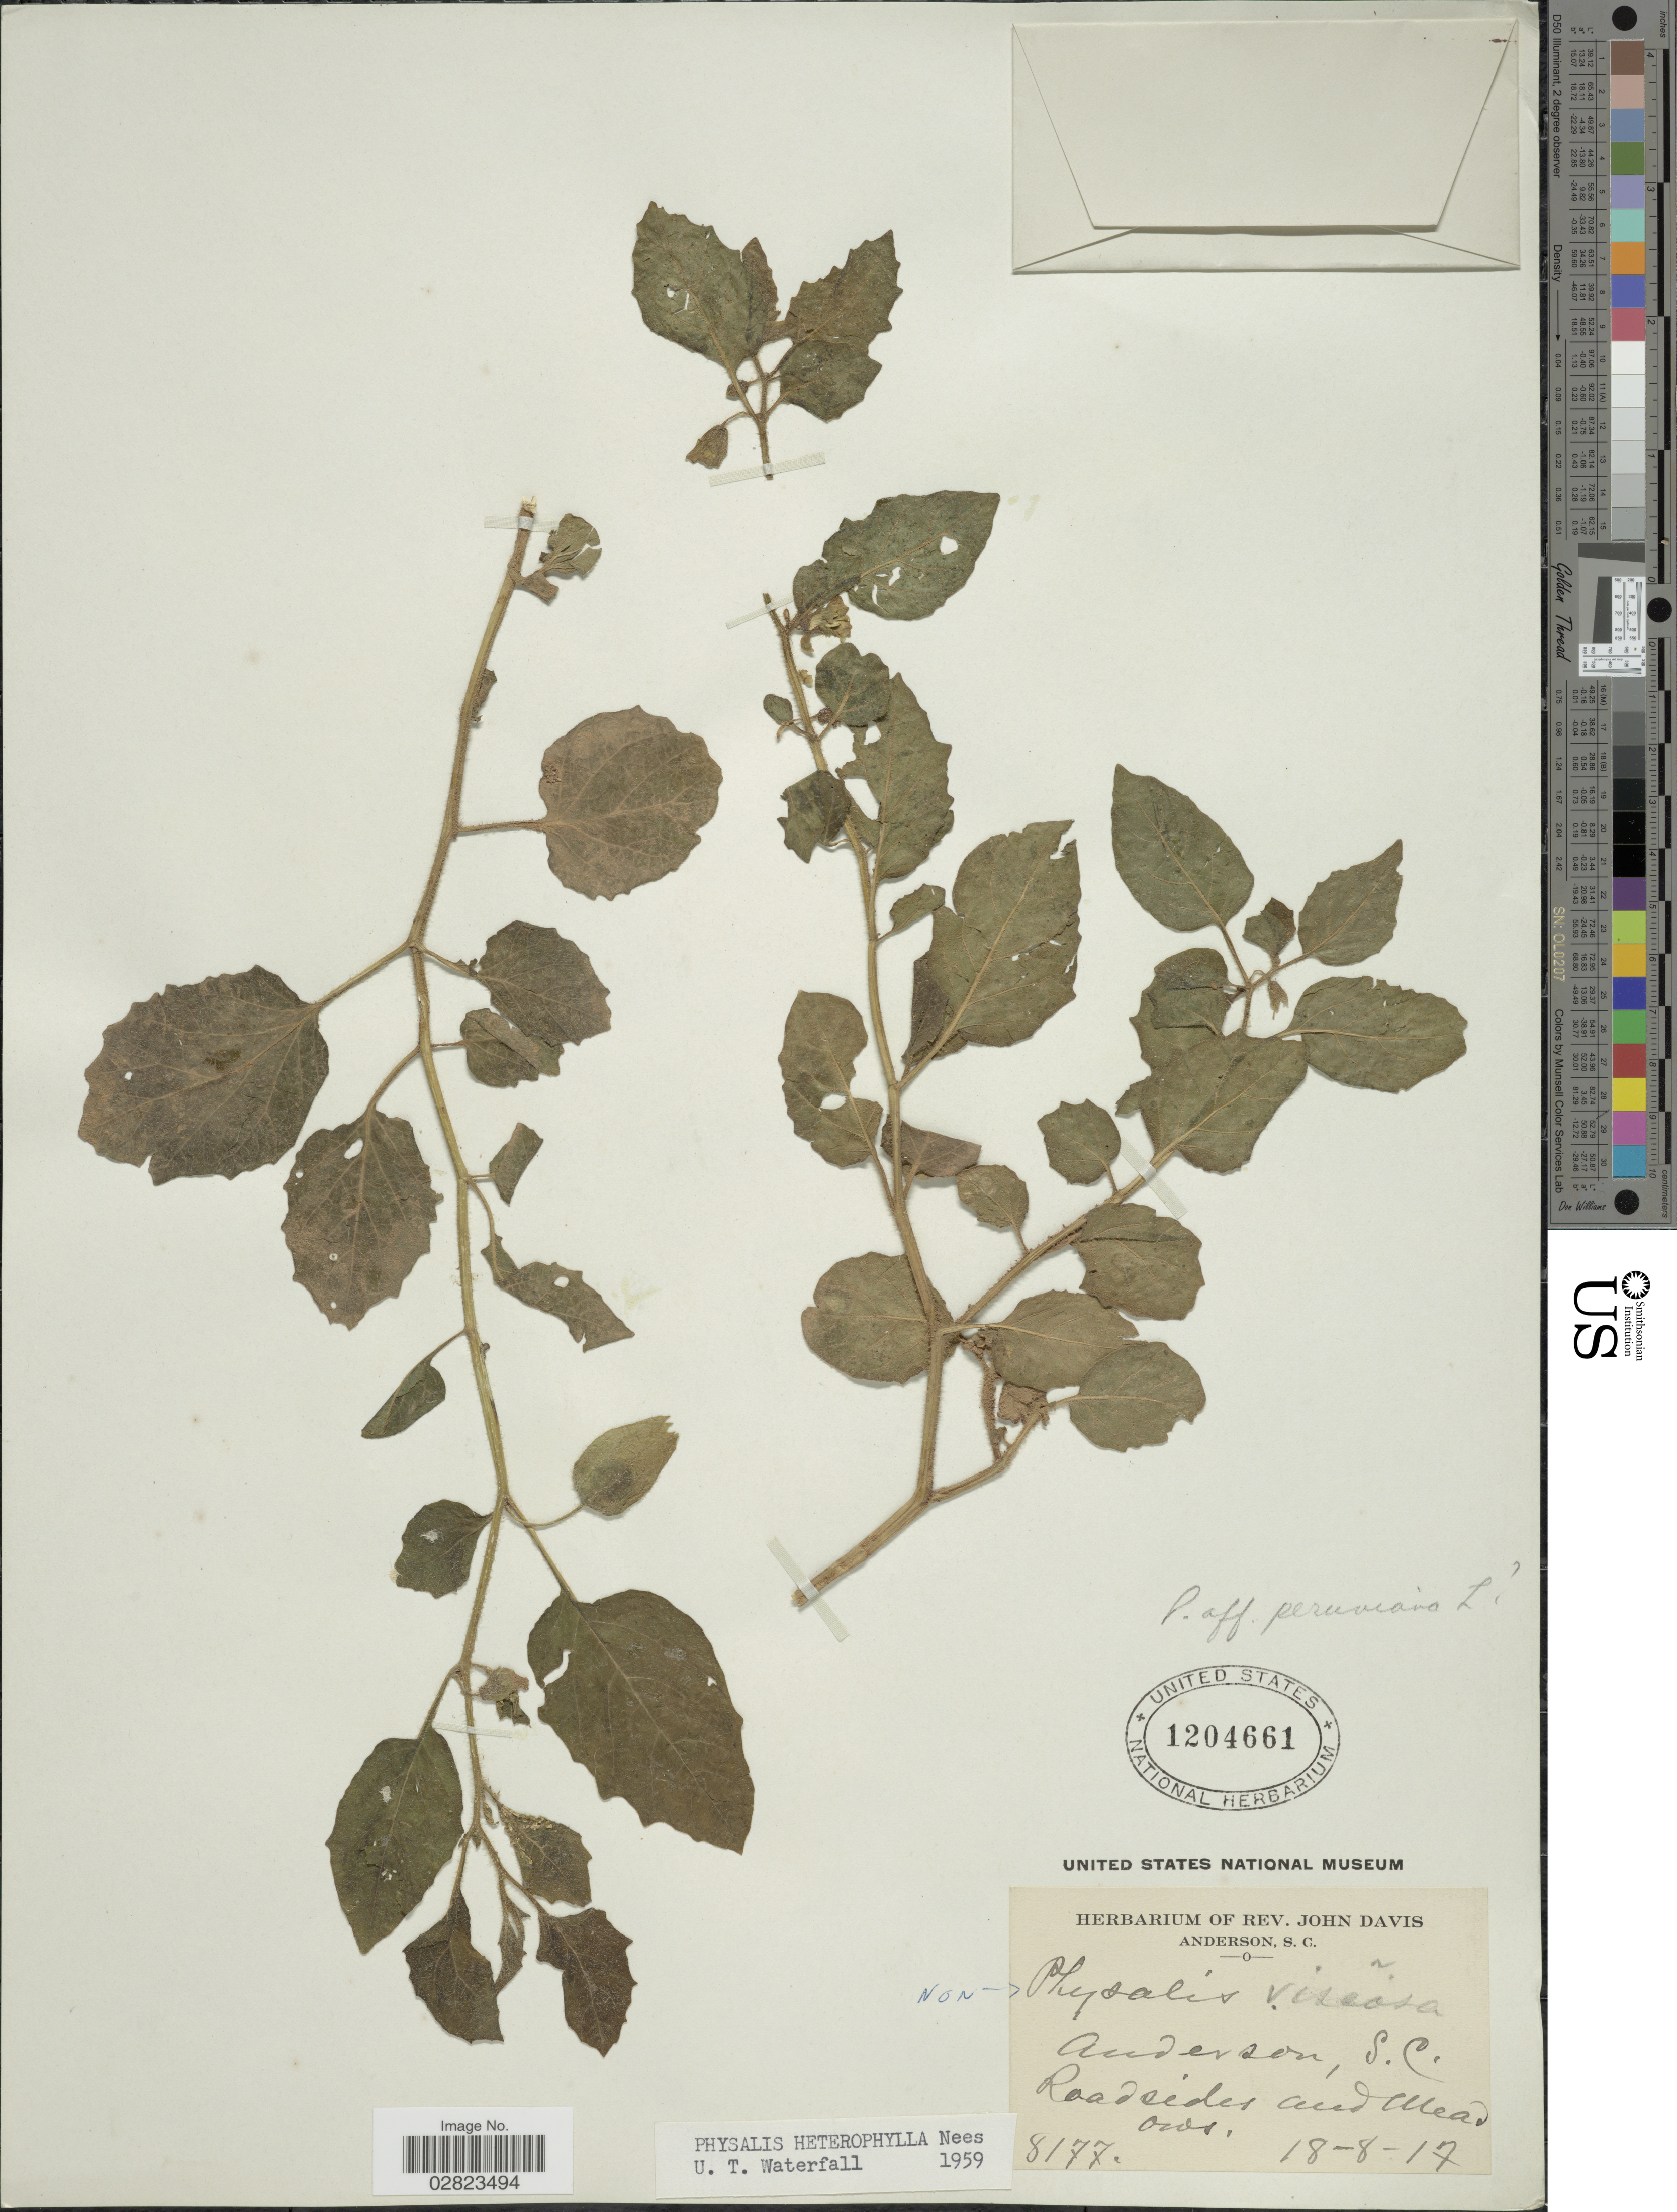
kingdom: Plantae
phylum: Tracheophyta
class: Magnoliopsida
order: Solanales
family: Solanaceae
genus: Physalis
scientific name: Physalis heterophylla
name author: Nees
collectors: ex herb. Rev. John Davis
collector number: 8177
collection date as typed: Transcribed d/m/y: 18/8/17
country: United States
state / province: South Carolina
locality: Anderson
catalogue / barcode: US 1204661